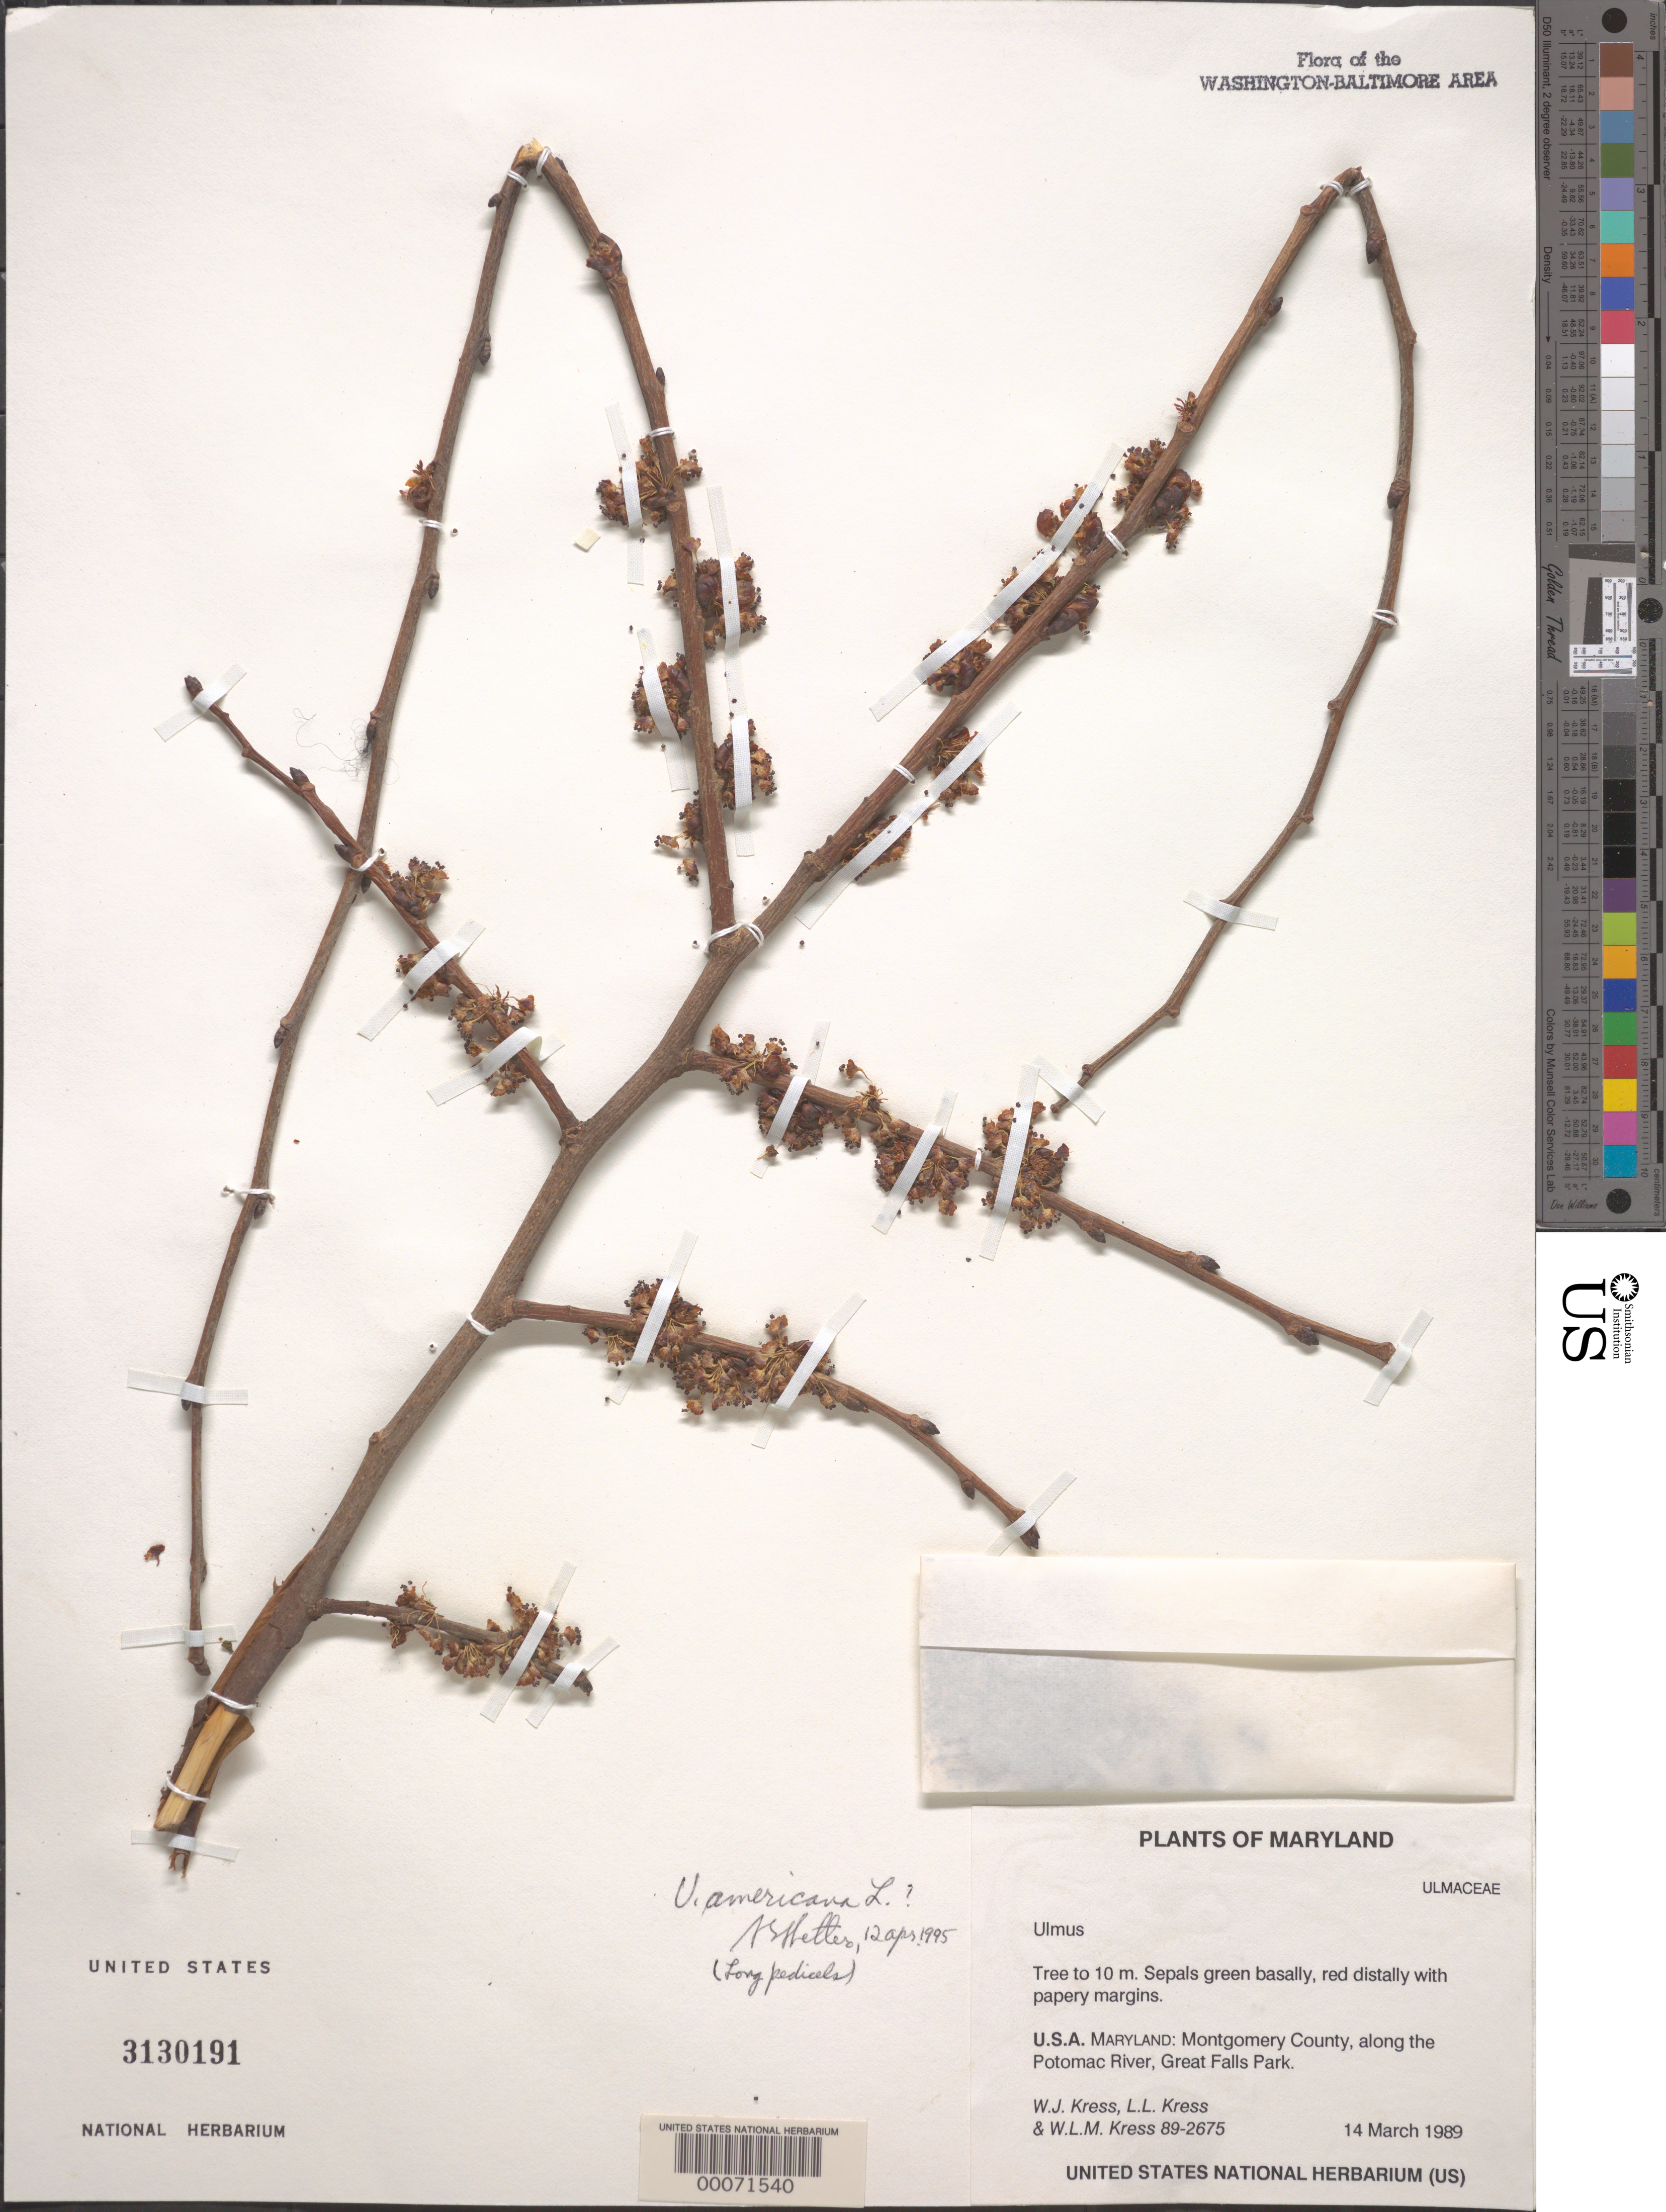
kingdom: Plantae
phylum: Tracheophyta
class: Magnoliopsida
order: Rosales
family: Ulmaceae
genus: Ulmus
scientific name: Ulmus americana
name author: L.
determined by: Shetler, Stanwyn G., (US), NMNH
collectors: W. J. Kress, L. L. Kress & W. L. M. Kress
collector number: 89-2675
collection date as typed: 14 Mar 1989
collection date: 1989-03-14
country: United States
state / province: Maryland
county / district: Montgomery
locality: Great Falls Park along the Potomac C. & O. Canal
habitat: Along river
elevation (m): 50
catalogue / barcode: US 3130191